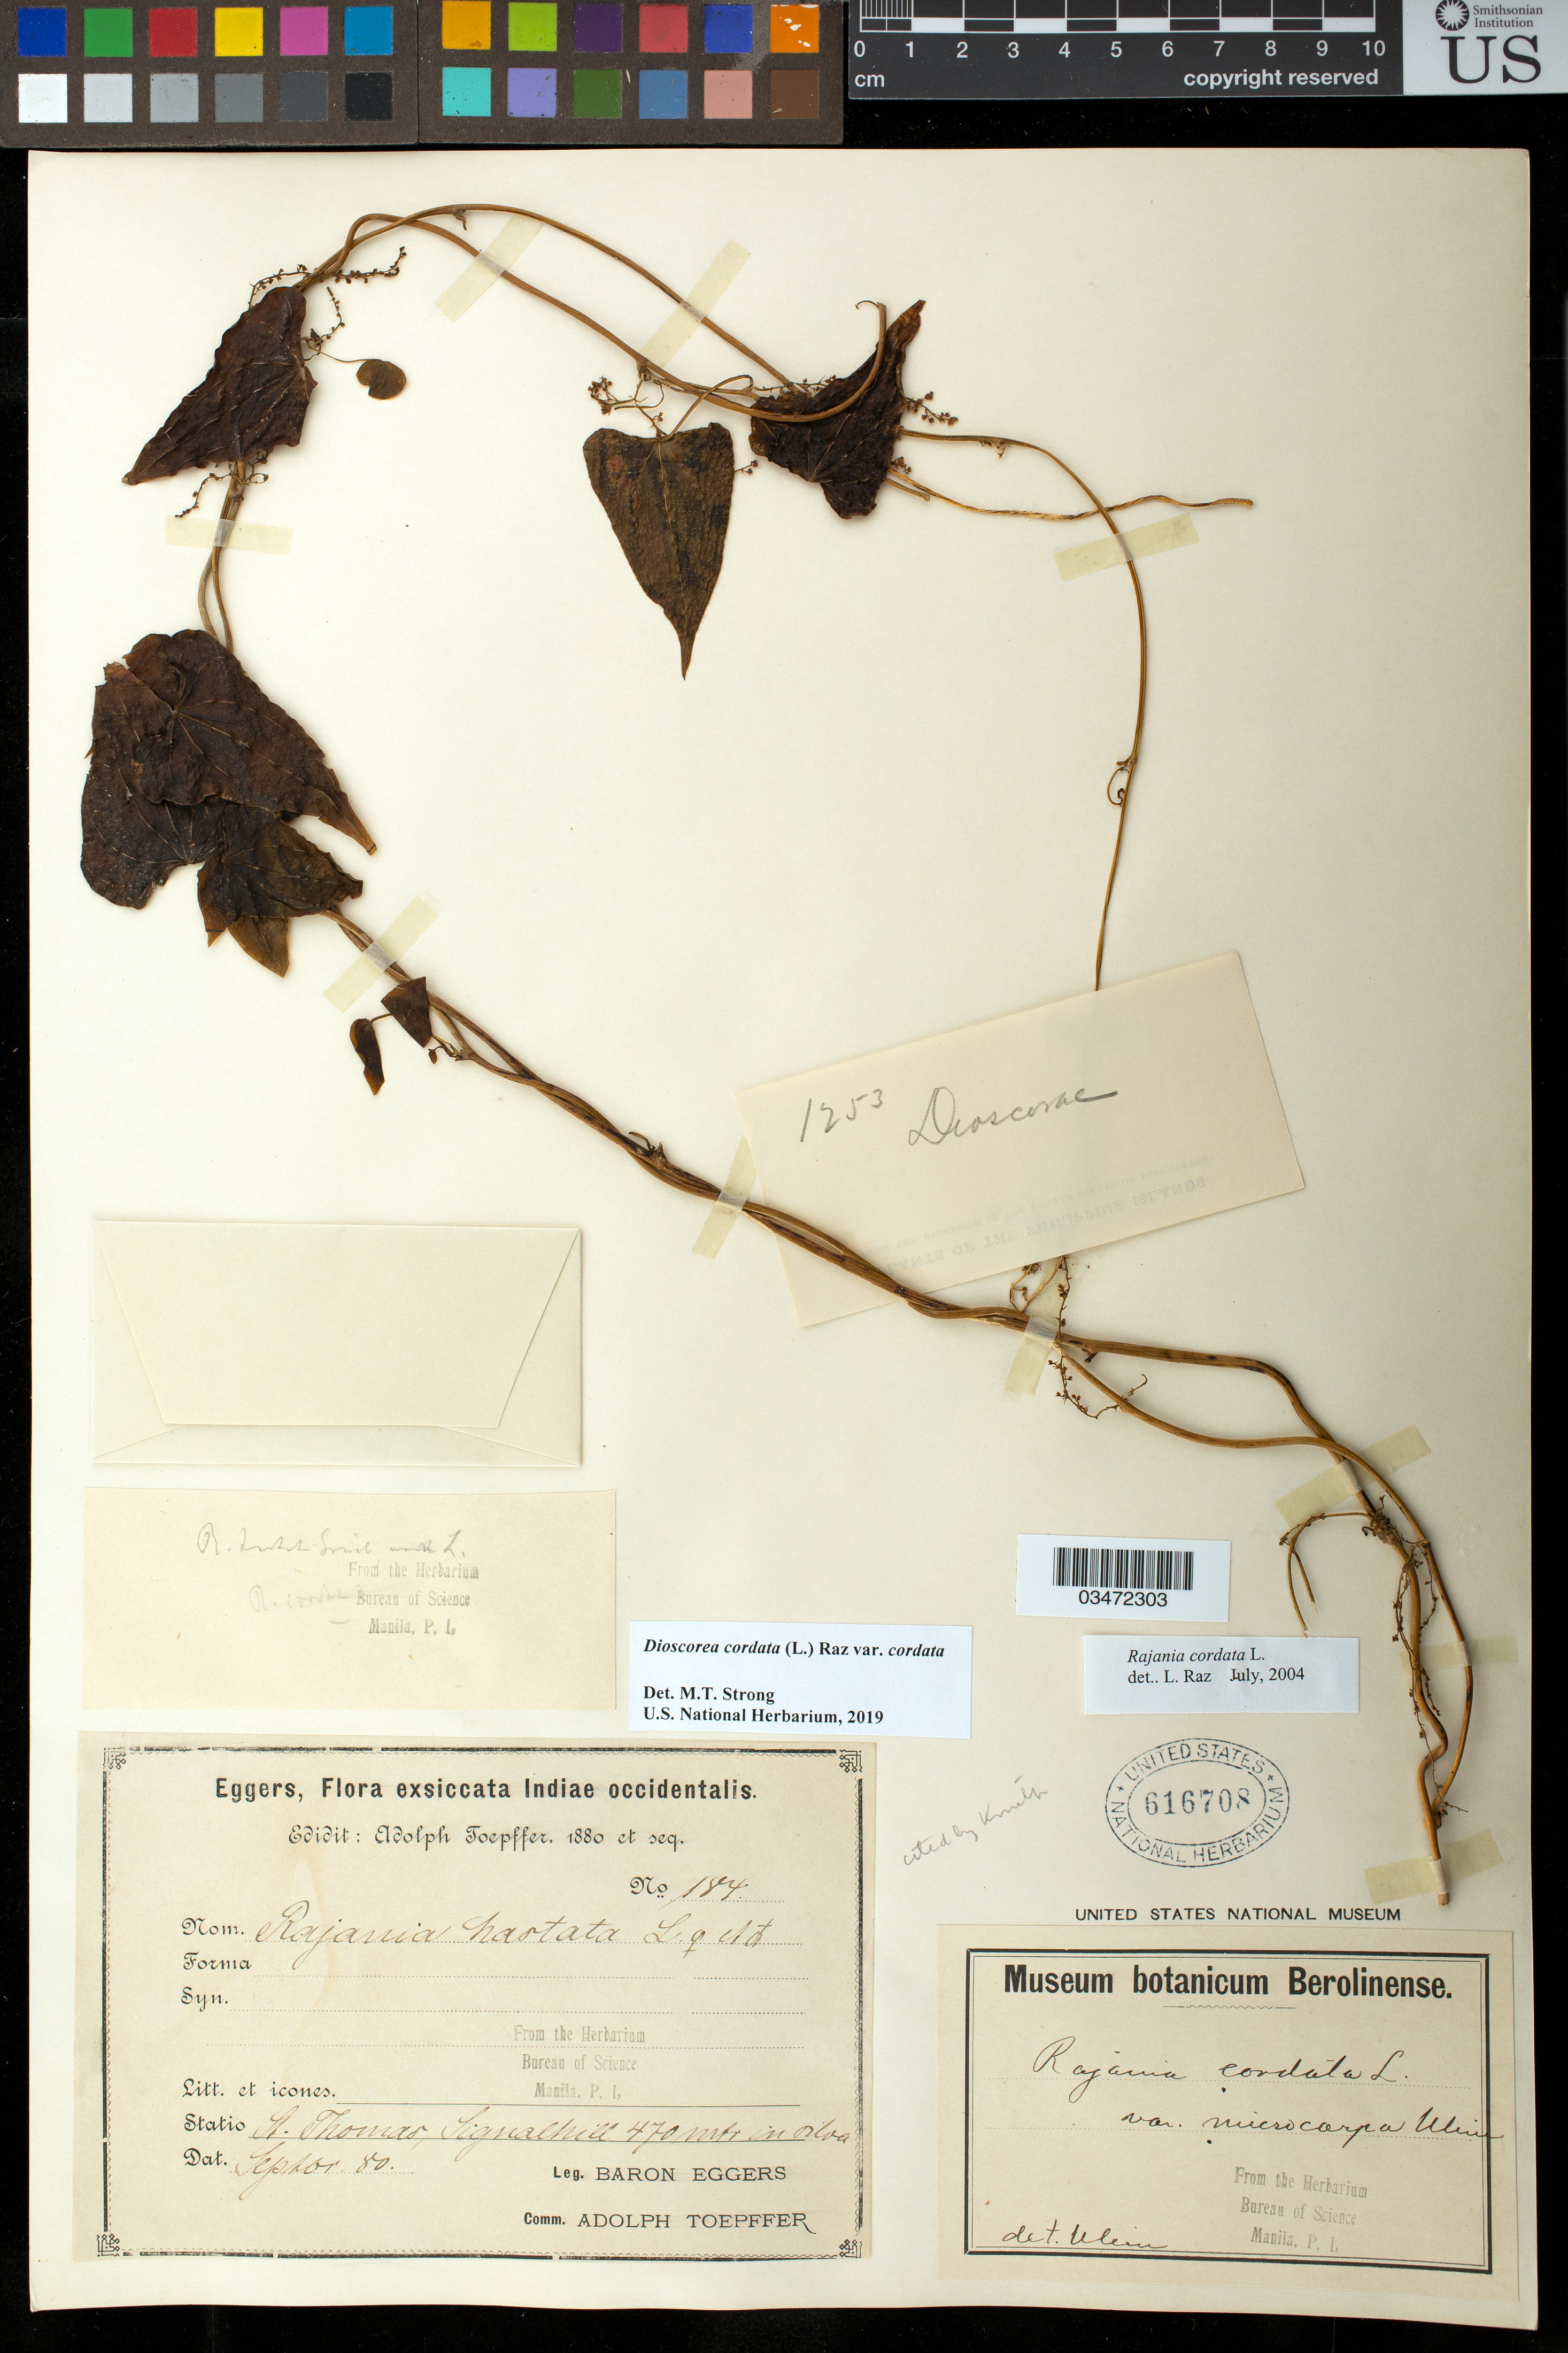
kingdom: Plantae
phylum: Tracheophyta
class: Liliopsida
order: Dioscoreales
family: Dioscoreaceae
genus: Dioscorea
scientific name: Dioscorea cordata var. cordata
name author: (L.) Raz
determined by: Strong, M. T., (US), Smithsonian Institution - National Museum of Natural History (UNITED STATES)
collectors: H. F. A. von Eggers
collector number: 184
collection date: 1880-09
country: U.S. Virgin Islands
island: St. Thomas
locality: Signal Hill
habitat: In silva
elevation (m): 470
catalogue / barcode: US 616708